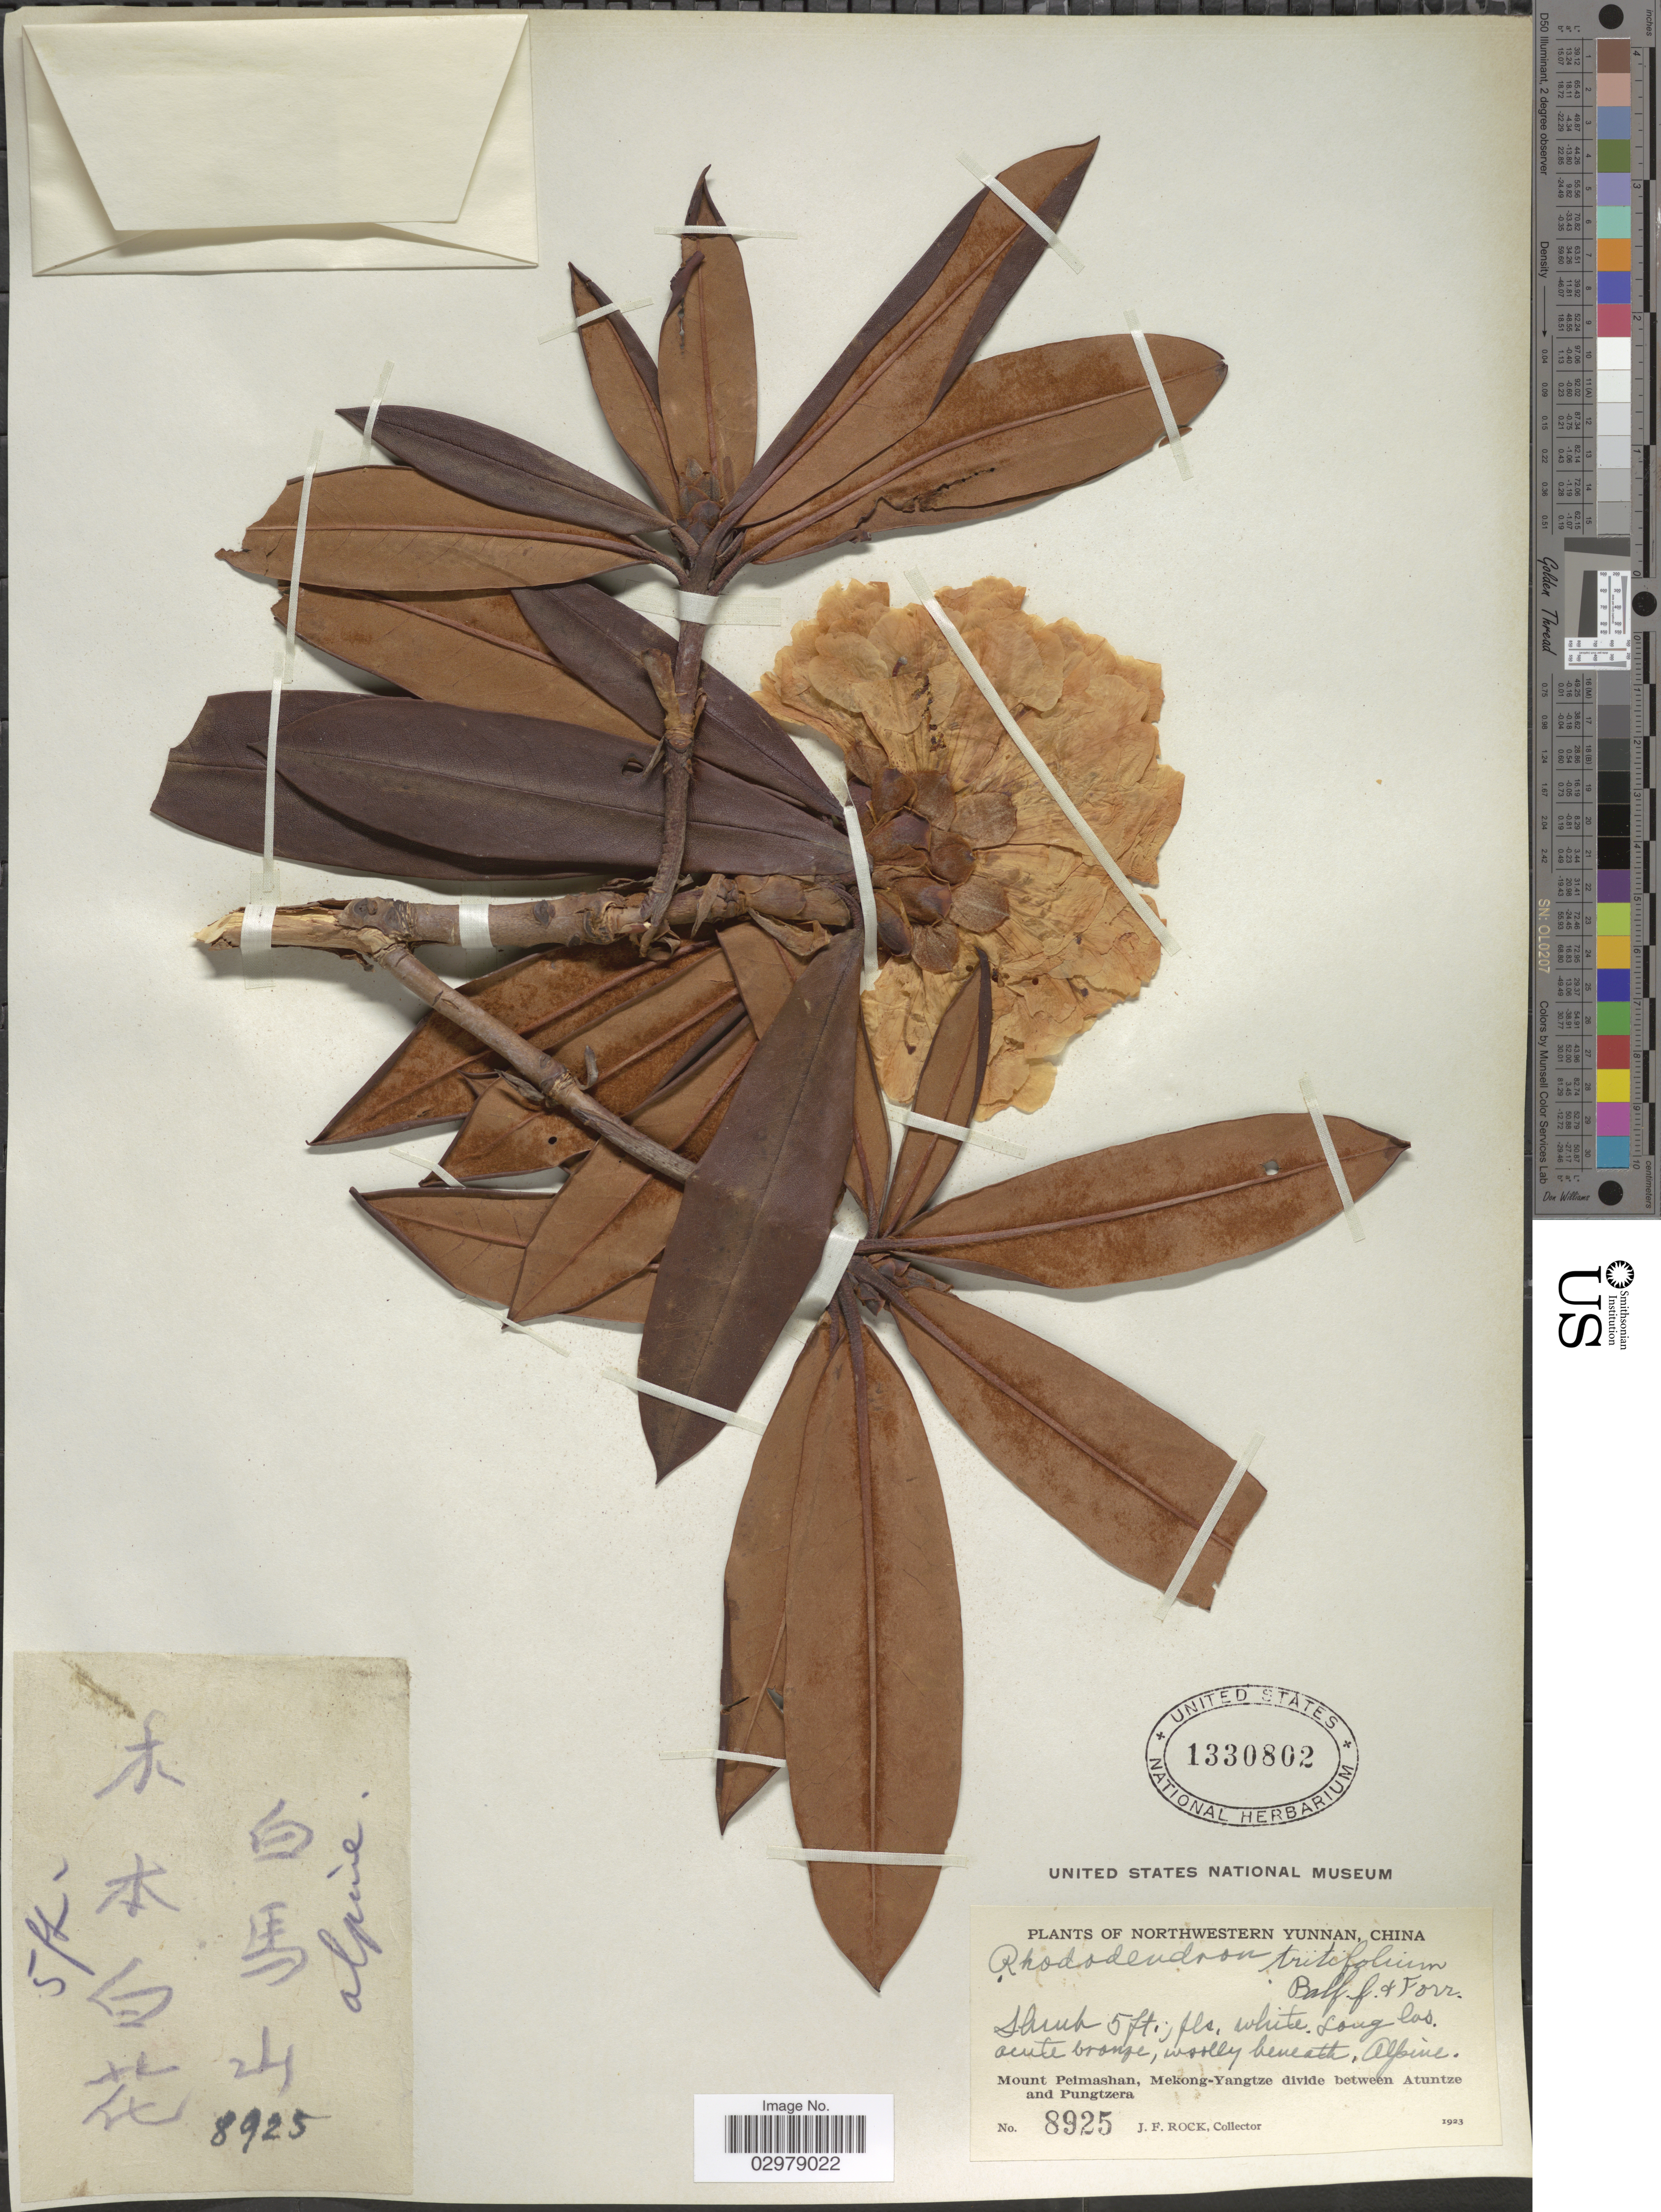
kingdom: Plantae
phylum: Tracheophyta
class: Magnoliopsida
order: Ericales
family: Ericaceae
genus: Rhododendron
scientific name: Rhododendron tritifolium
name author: Balf. f. & Forrest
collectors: J. Rock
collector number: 8925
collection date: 1923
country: China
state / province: Yunnan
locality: Northwestern Yunnan. Mount Peimashan, Mekong-Yangtze divide between Atuntze and Pungtzera.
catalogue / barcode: US 1330802